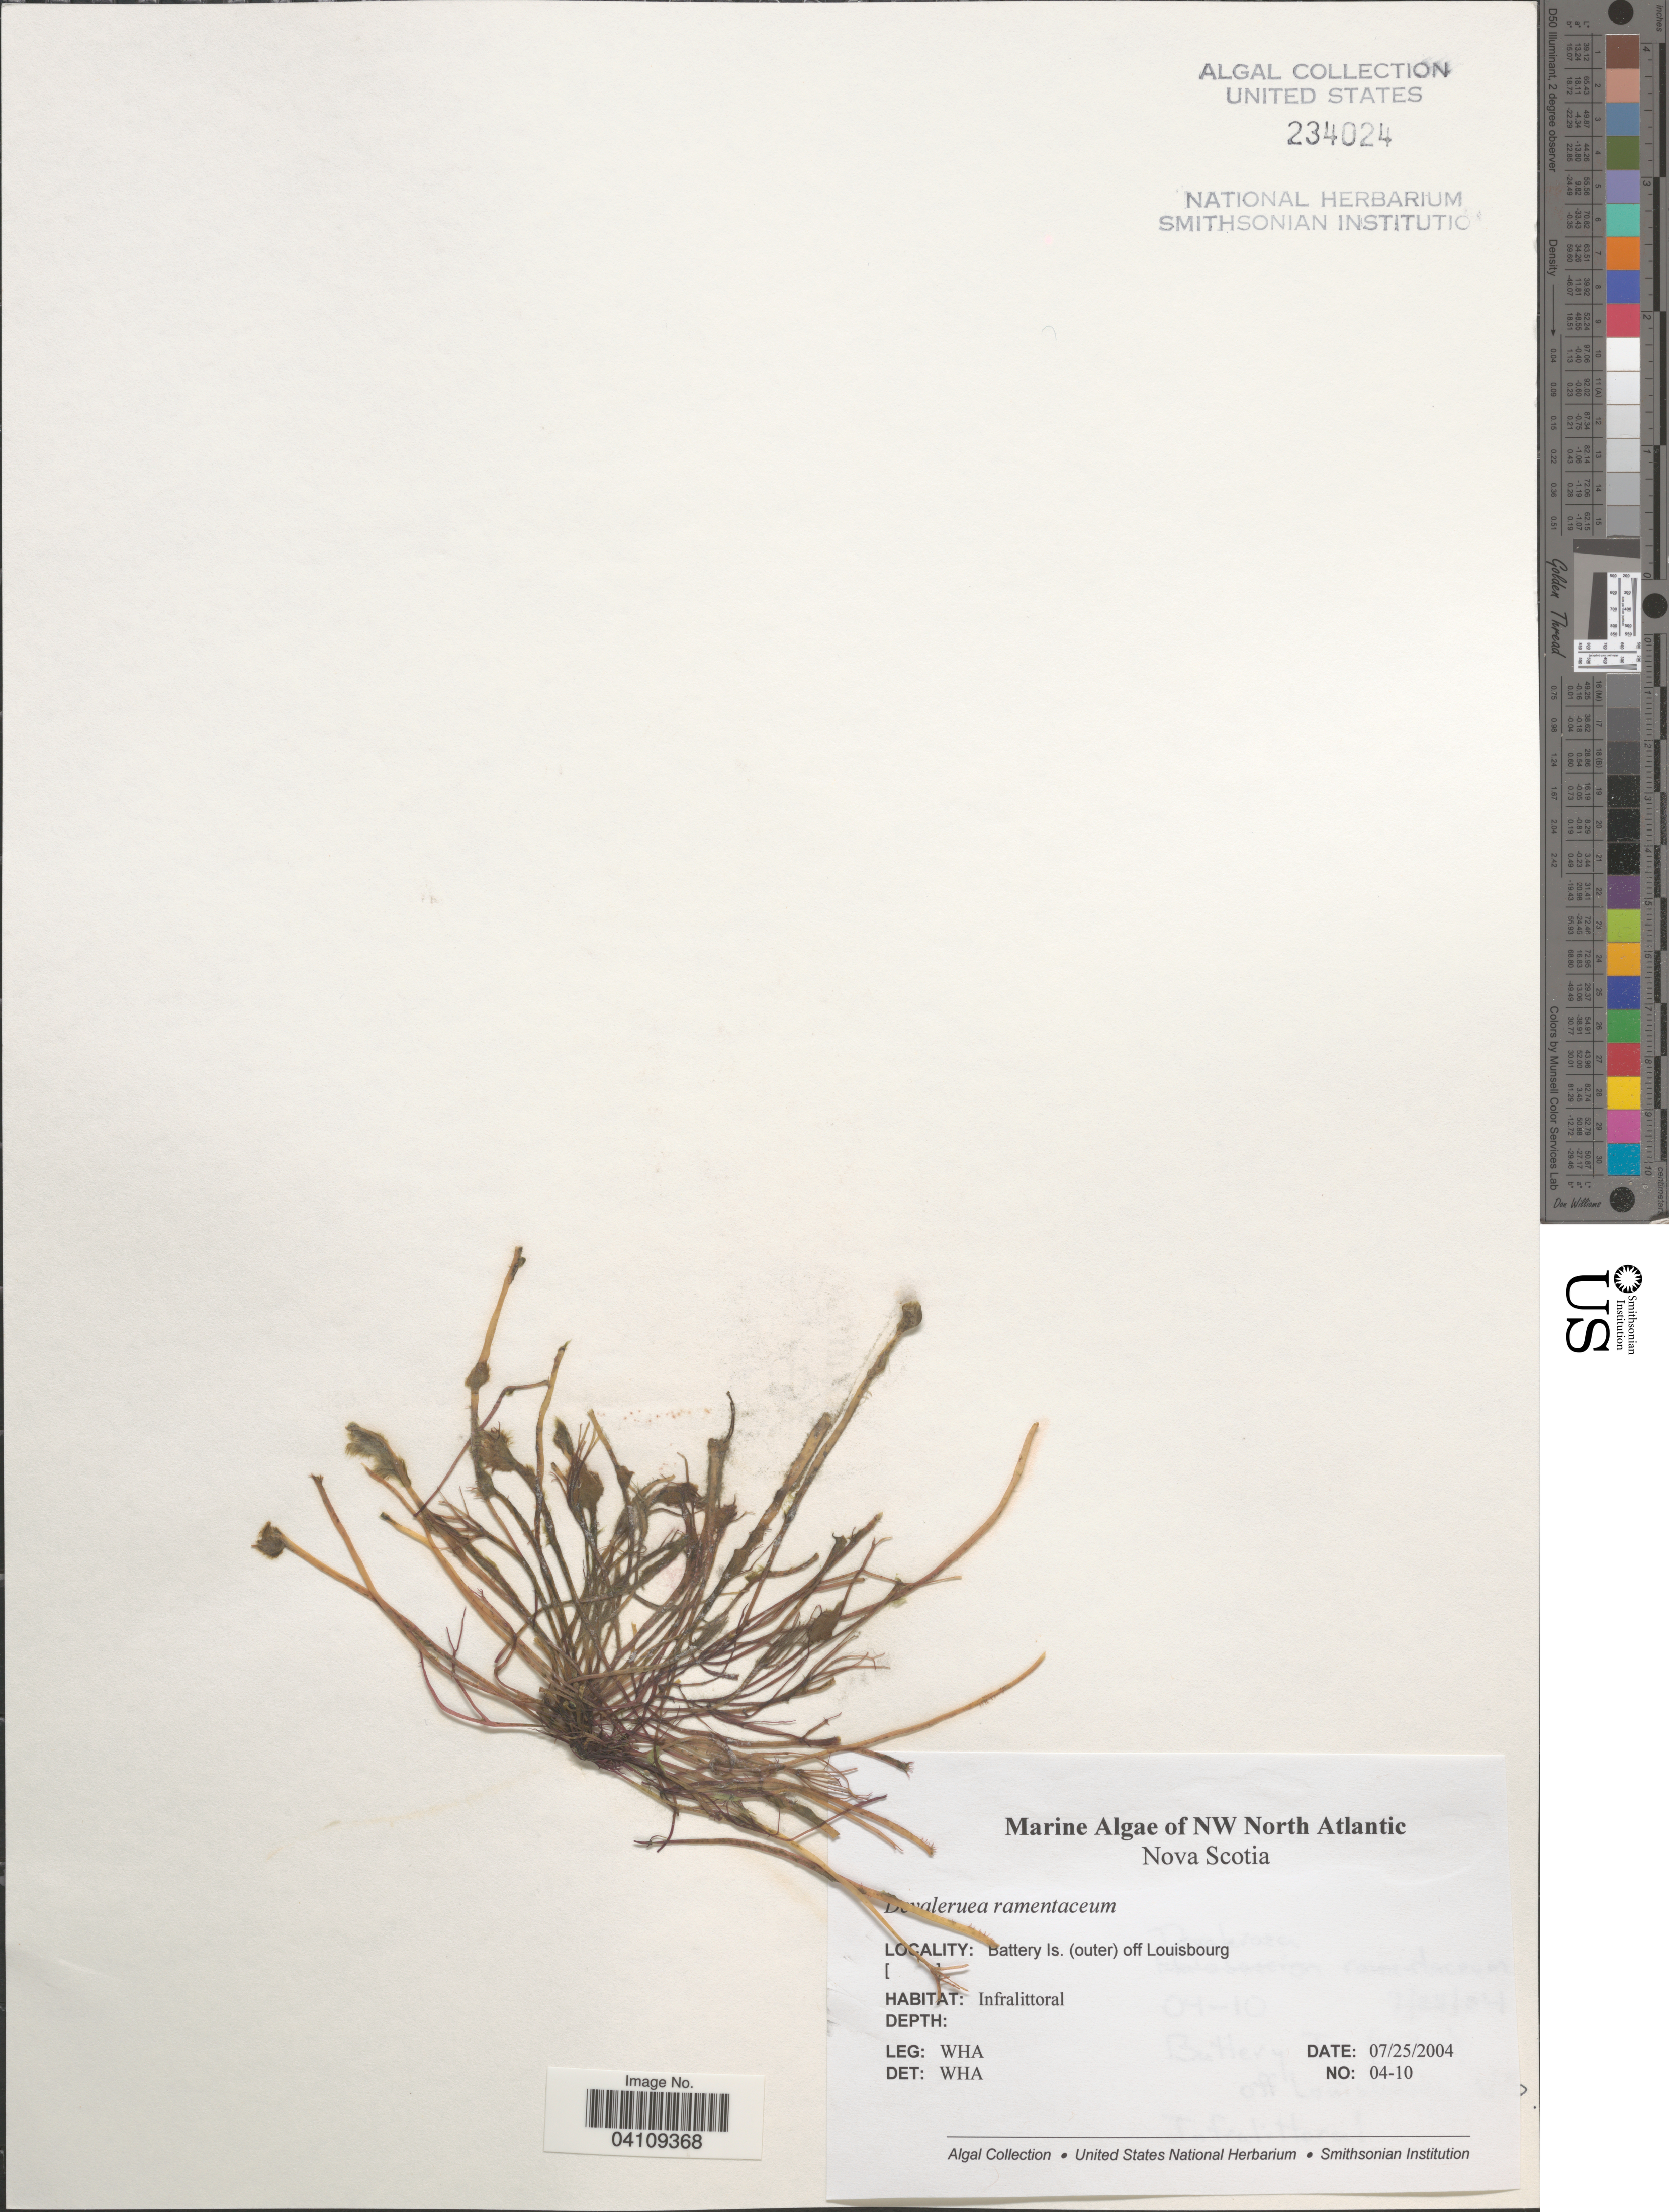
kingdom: Plantae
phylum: Rhodophyta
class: Florideophyceae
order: Palmariales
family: Palmariaceae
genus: Devaleraea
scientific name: Devaleraea ramentacea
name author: (L.) Guiry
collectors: W. H. Adey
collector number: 04-10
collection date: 2004-07-25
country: Canada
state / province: Nova Scotia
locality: NW North Atlantic. Battery Is. (outer) off Louisbourg.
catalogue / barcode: US 234024